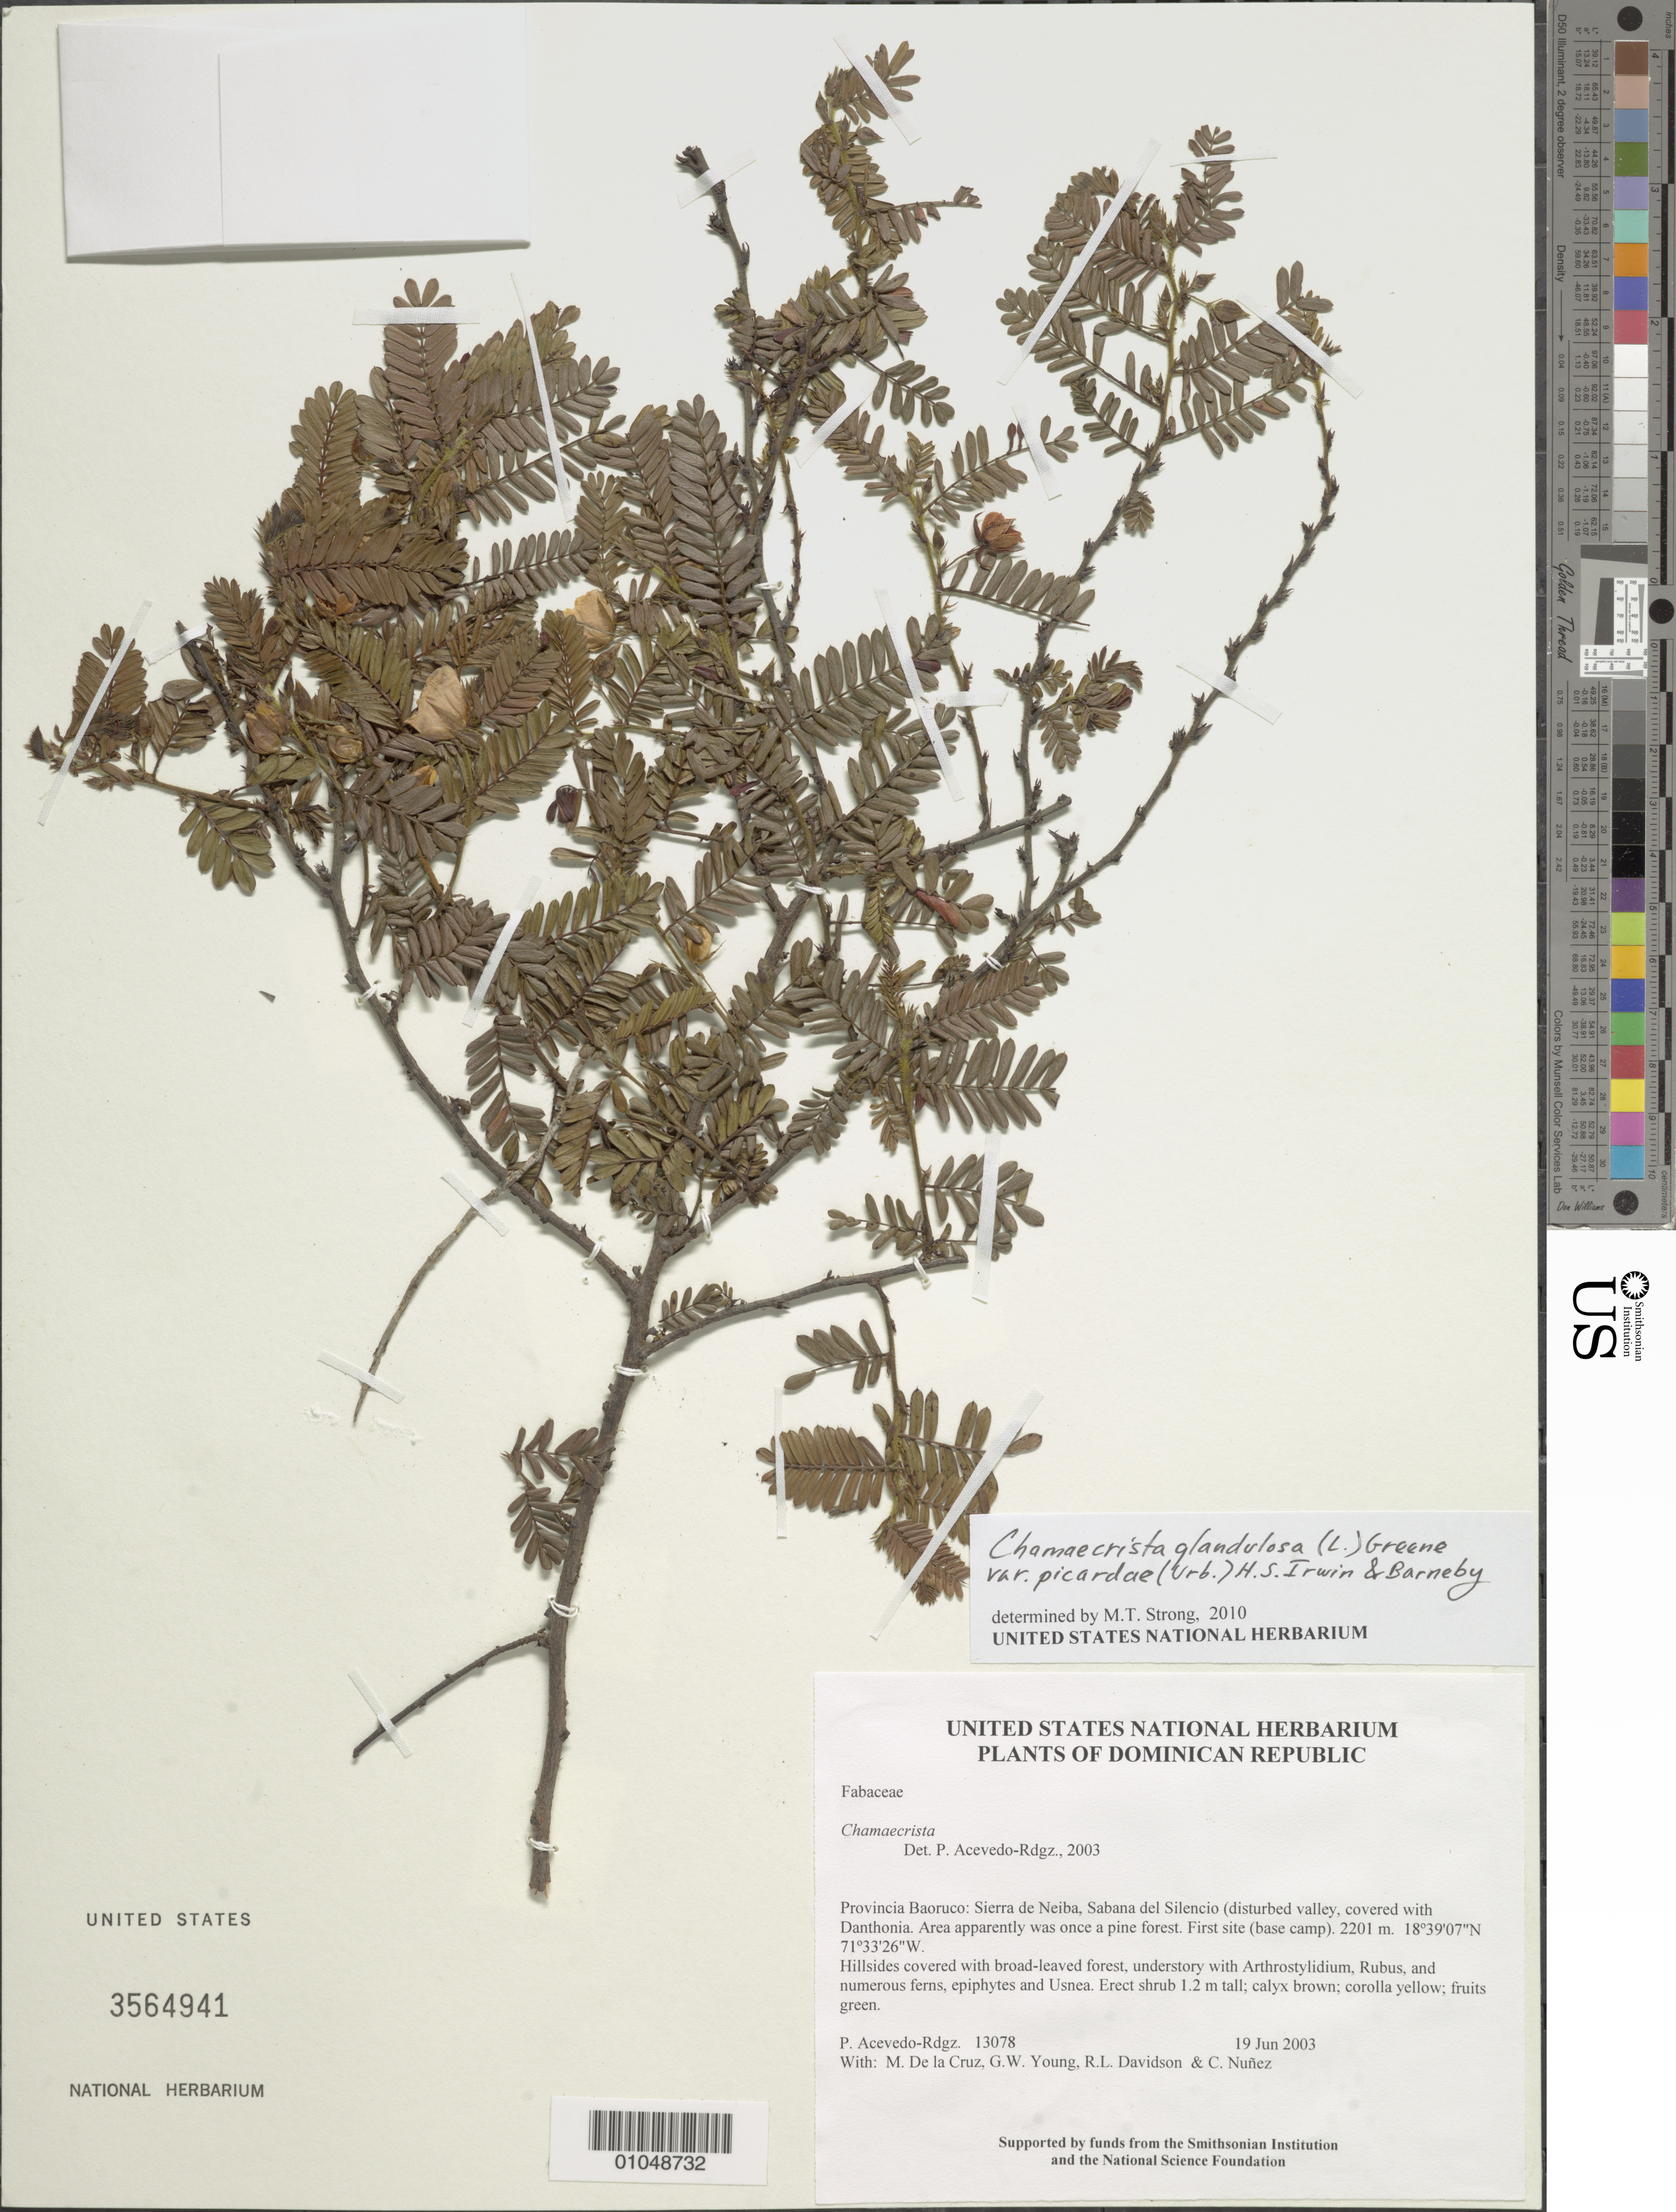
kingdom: Plantae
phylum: Tracheophyta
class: Magnoliopsida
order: Fabales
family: Fabaceae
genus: Chamaecrista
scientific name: Chamaecrista glandulosa var. picardae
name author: (Urb.) H.S. Irwin & Barneby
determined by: Strong, M. T., (US), Smithsonian Institution - National Museum of Natural History (UNITED STATES)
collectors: P. Acevedo-Rodr., M. de la Cruz, J. Rawlins, G. Young, R. Davidson & C. Nunez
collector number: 13078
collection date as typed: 19 Jun 2003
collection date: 2003-06-19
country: Dominican Republic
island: Hispaniola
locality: Provincia Baoruco: Sierra de Neiba, Sabana del Silencio (disturbed valley, covered with Danthonia. Area apparently was once a pine forest. First site (base camp).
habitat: Hillsides covered with broad-leaved forest, understory with Arthrostylidium, Rubus, and numerous ferns, epiphytes and Usnea.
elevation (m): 2201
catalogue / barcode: US 3564941